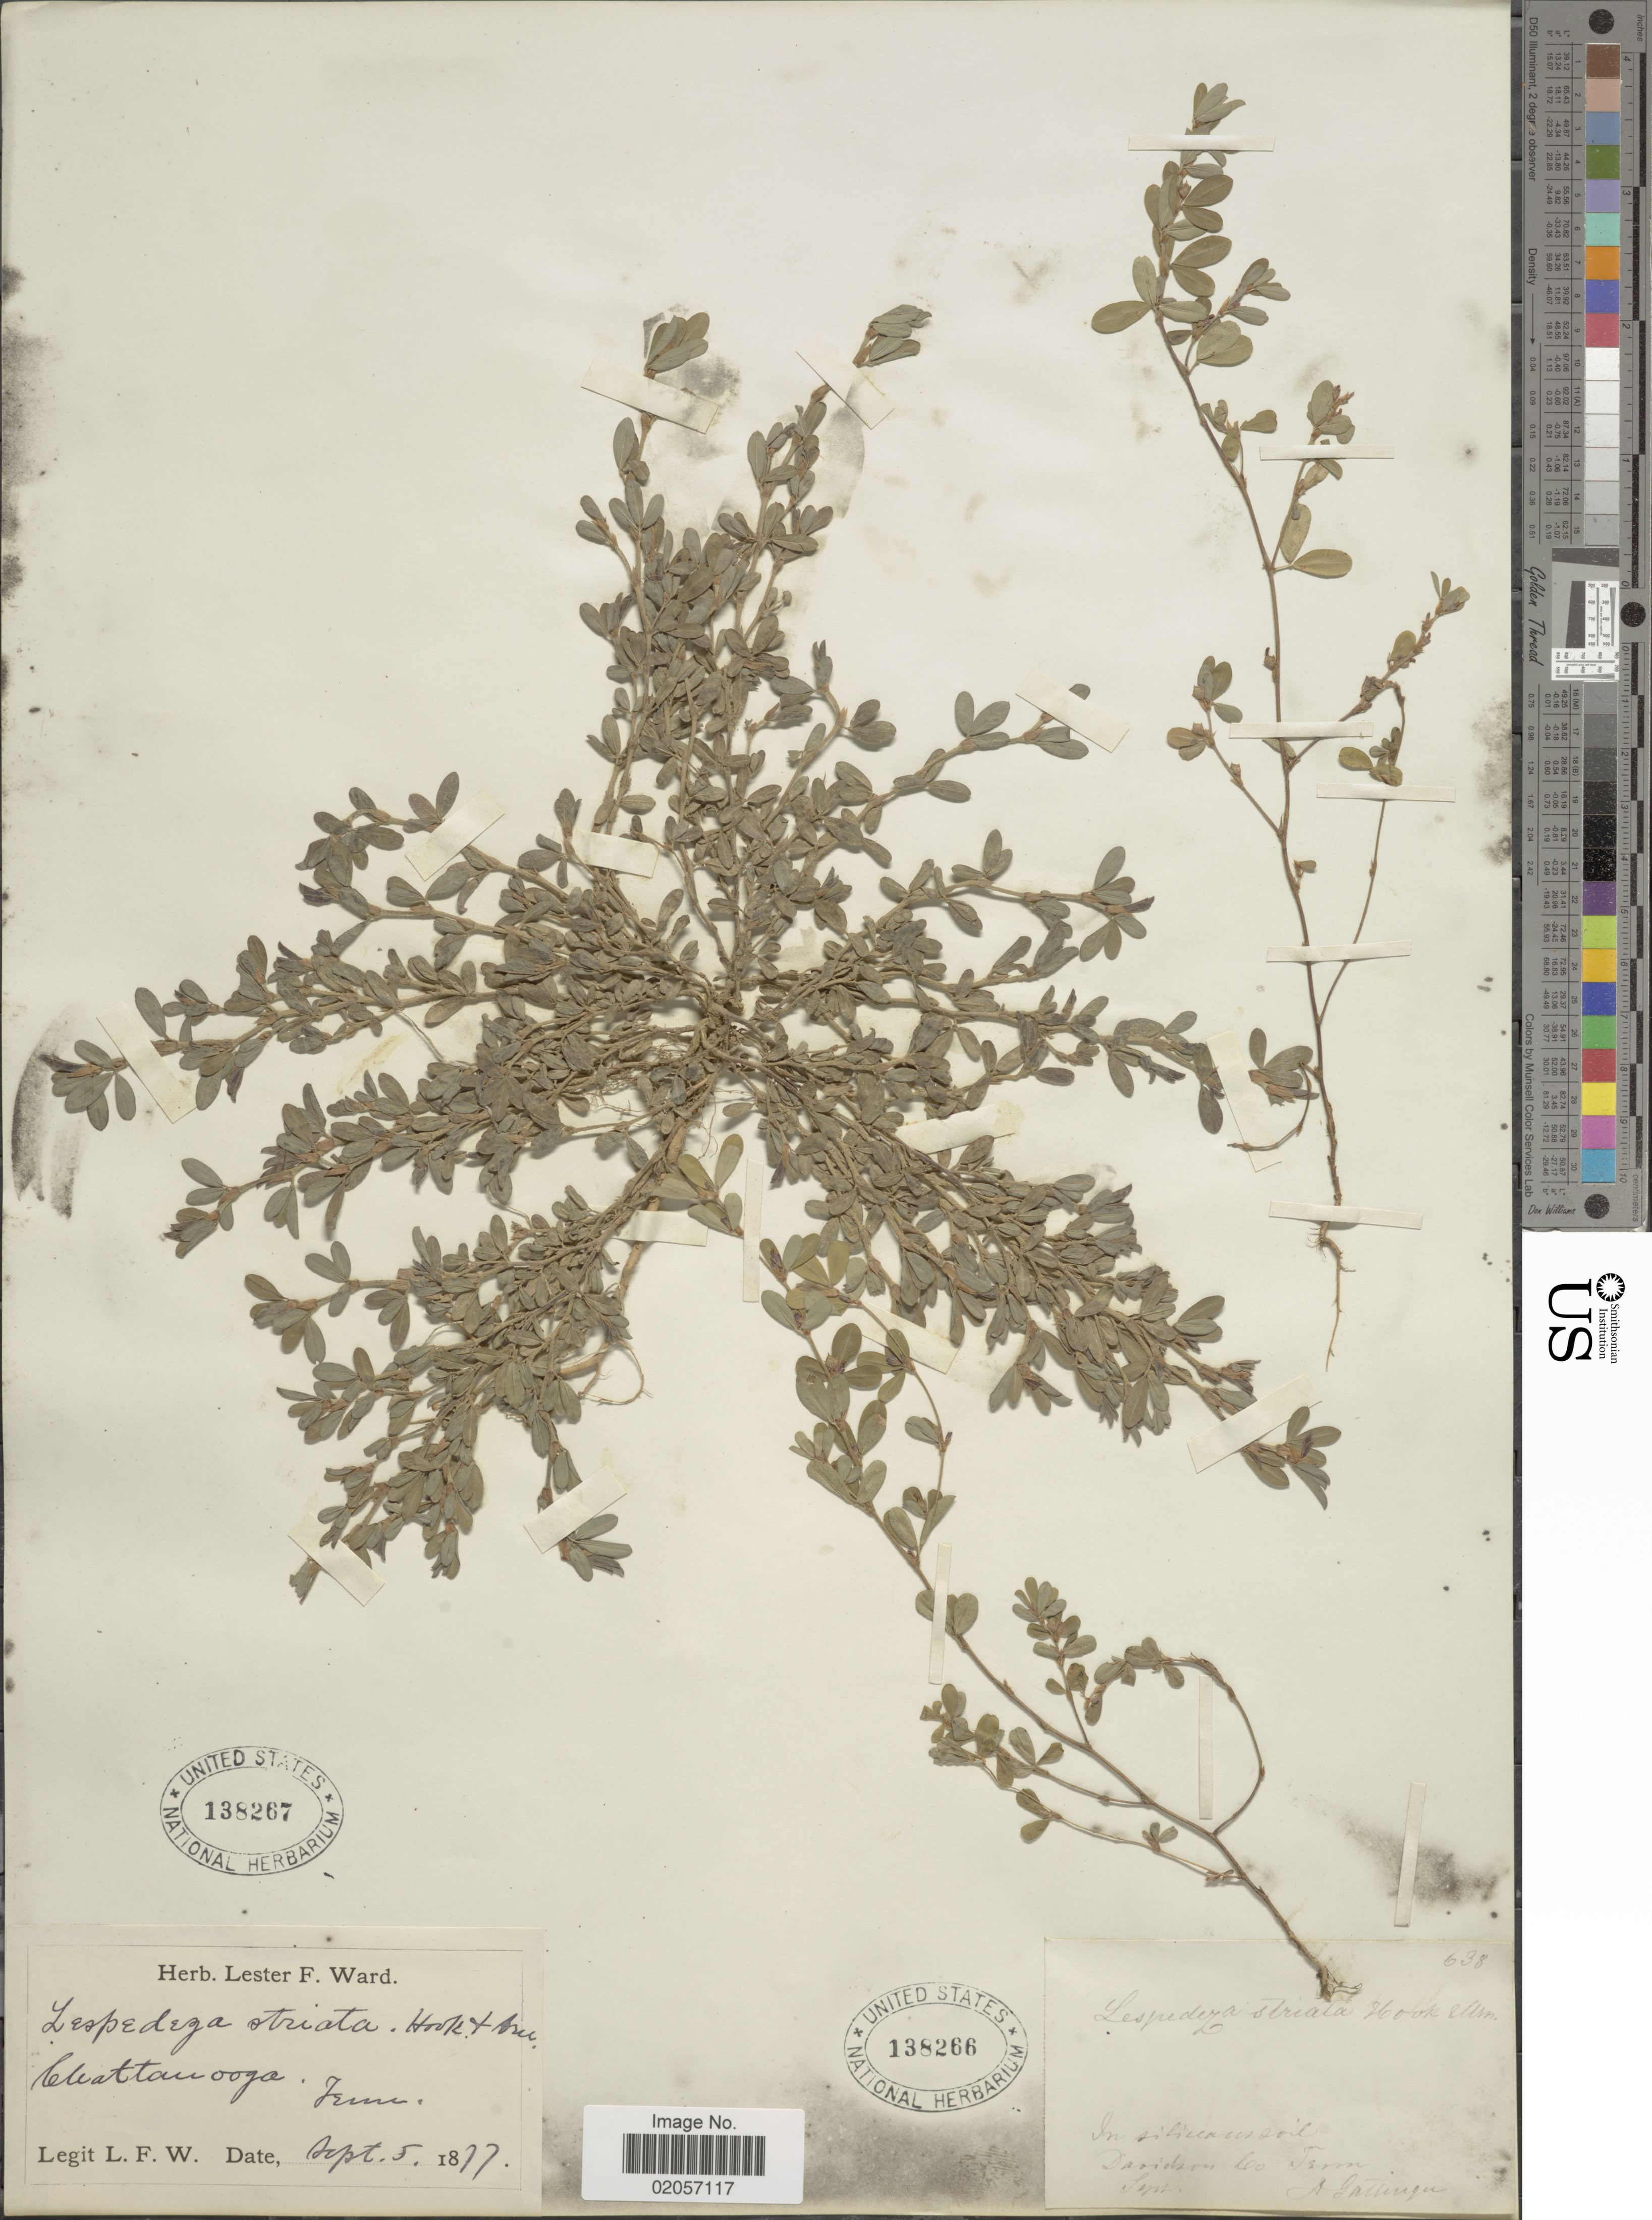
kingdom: Plantae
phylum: Tracheophyta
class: Magnoliopsida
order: Fabales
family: Fabaceae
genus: Kummerowia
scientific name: Kummerowia striata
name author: (Thunb.) Schindl.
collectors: L. F. Ward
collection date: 1877-09-05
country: United States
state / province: Tennessee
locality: Chattanooga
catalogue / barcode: US 138267